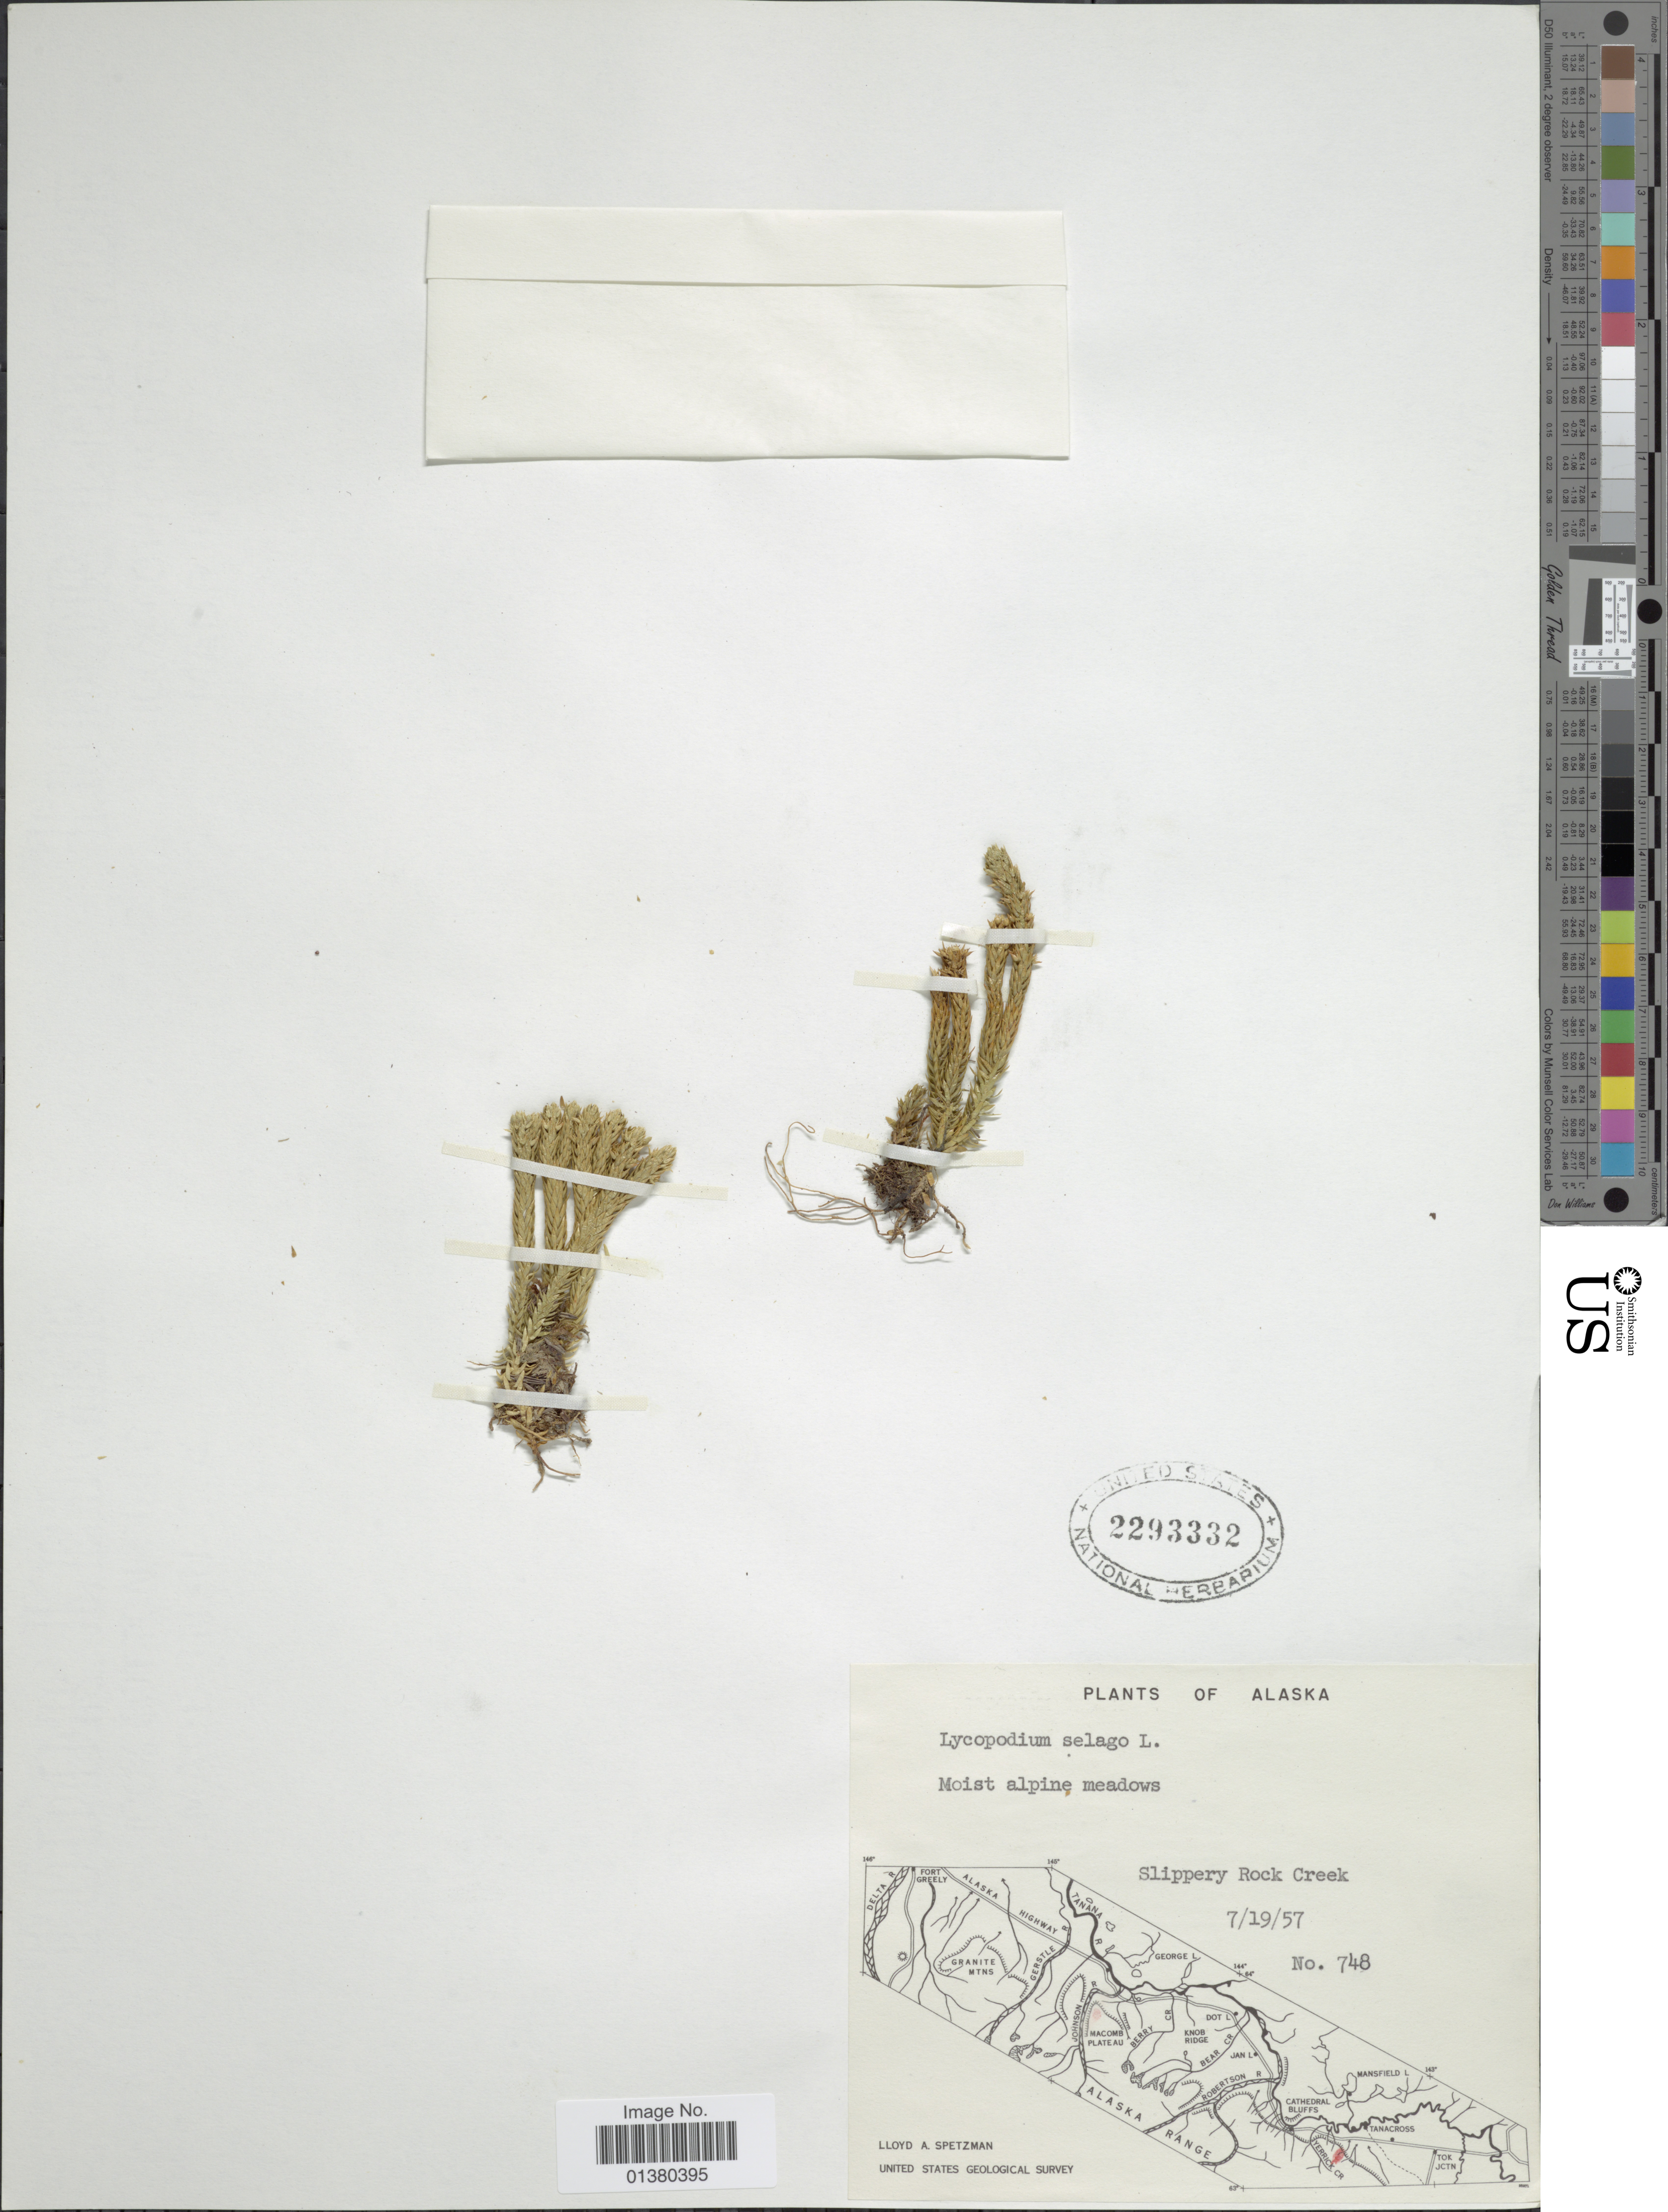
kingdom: Plantae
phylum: Tracheophyta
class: Lycopodiopsida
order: Lycopodiales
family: Lycopodiaceae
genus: Huperzia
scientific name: Huperzia selago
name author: (L.) Bernh. ex Schrank & Mart.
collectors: L. Spetzman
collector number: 748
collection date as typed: Transcribed d/m/y: 19/7/57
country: United States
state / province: Alaska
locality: Moist alpine meadows, Slippery Rock Creek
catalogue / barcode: US 2293332